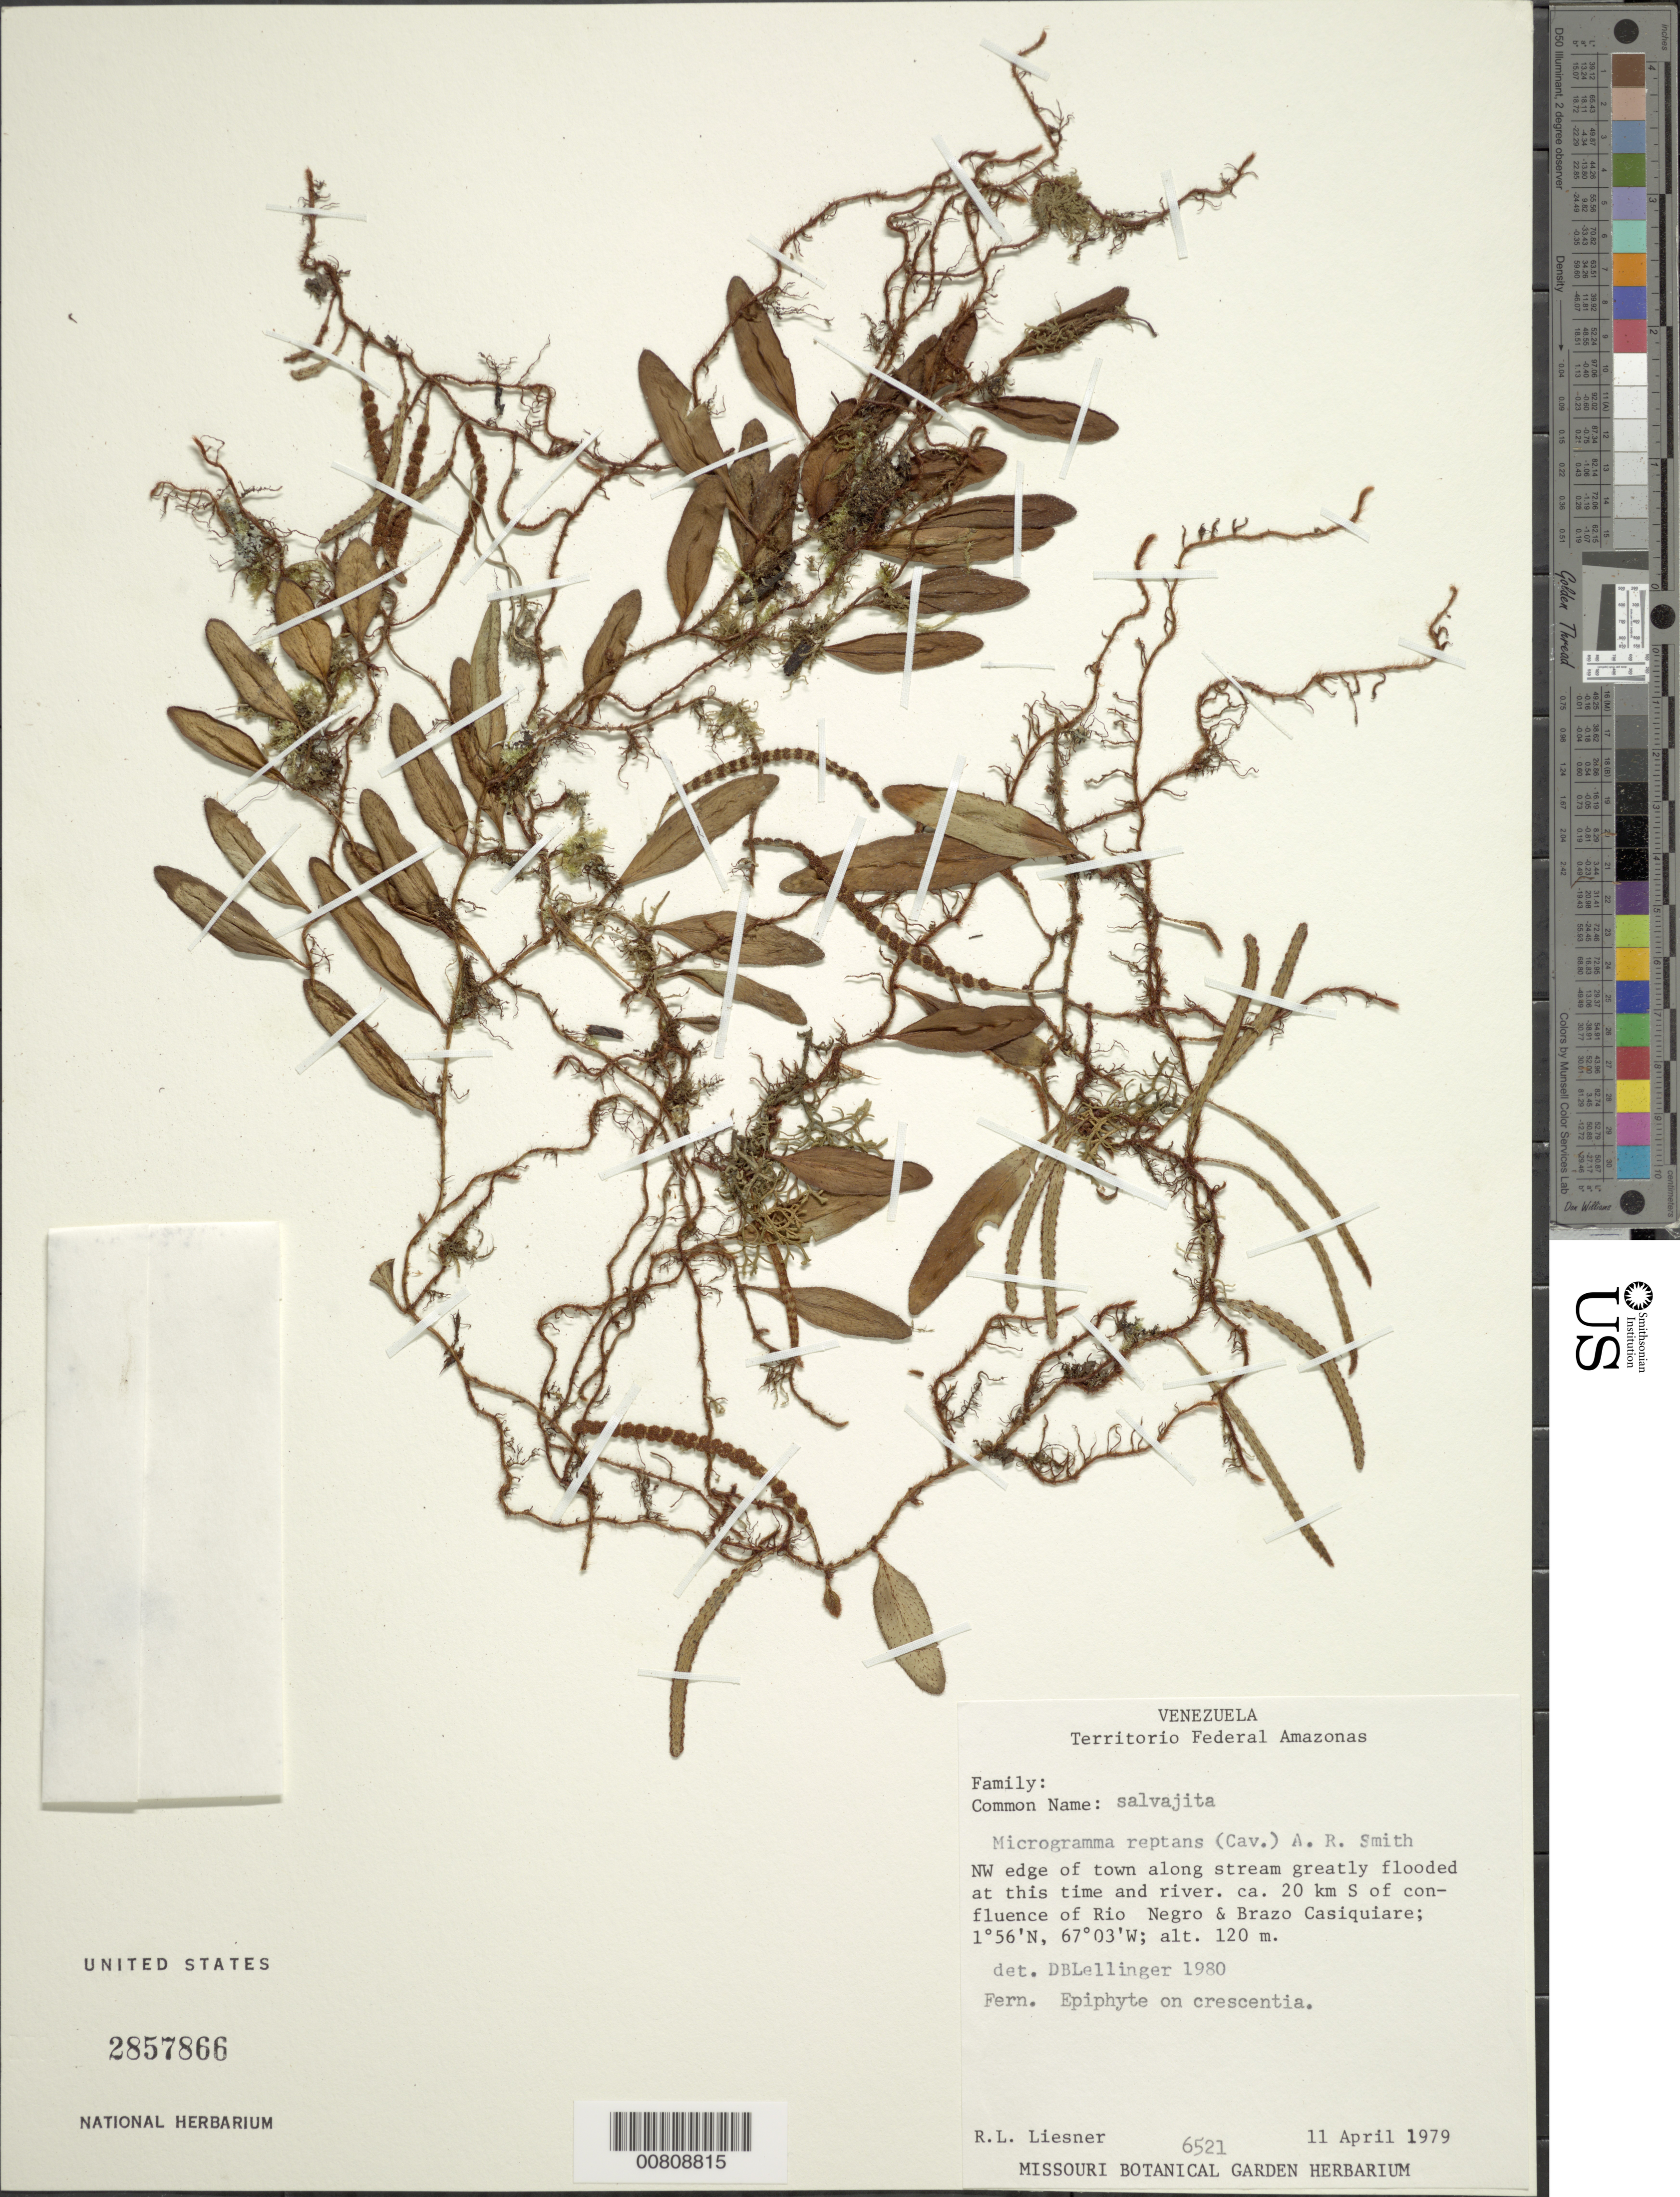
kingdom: Plantae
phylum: Tracheophyta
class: Polypodiopsida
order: Polypodiales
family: Polypodiaceae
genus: Microgramma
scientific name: Microgramma reptans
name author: (Cav.) A.R. Sm.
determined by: Lellinger, David B., (BOT), Smithsonian Institution - National Museum of Natural History (UNITED STATES)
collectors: R. L. Liesner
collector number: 6521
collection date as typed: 11-Apr-79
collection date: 1979-04-11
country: Venezuela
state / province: Amazonas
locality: San Carlos de Río Negro, 20 km S of confluence of Río Negro & Brazo Casiquiare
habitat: Along stream greatly flooded at this time and river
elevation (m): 120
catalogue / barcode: US 2857866